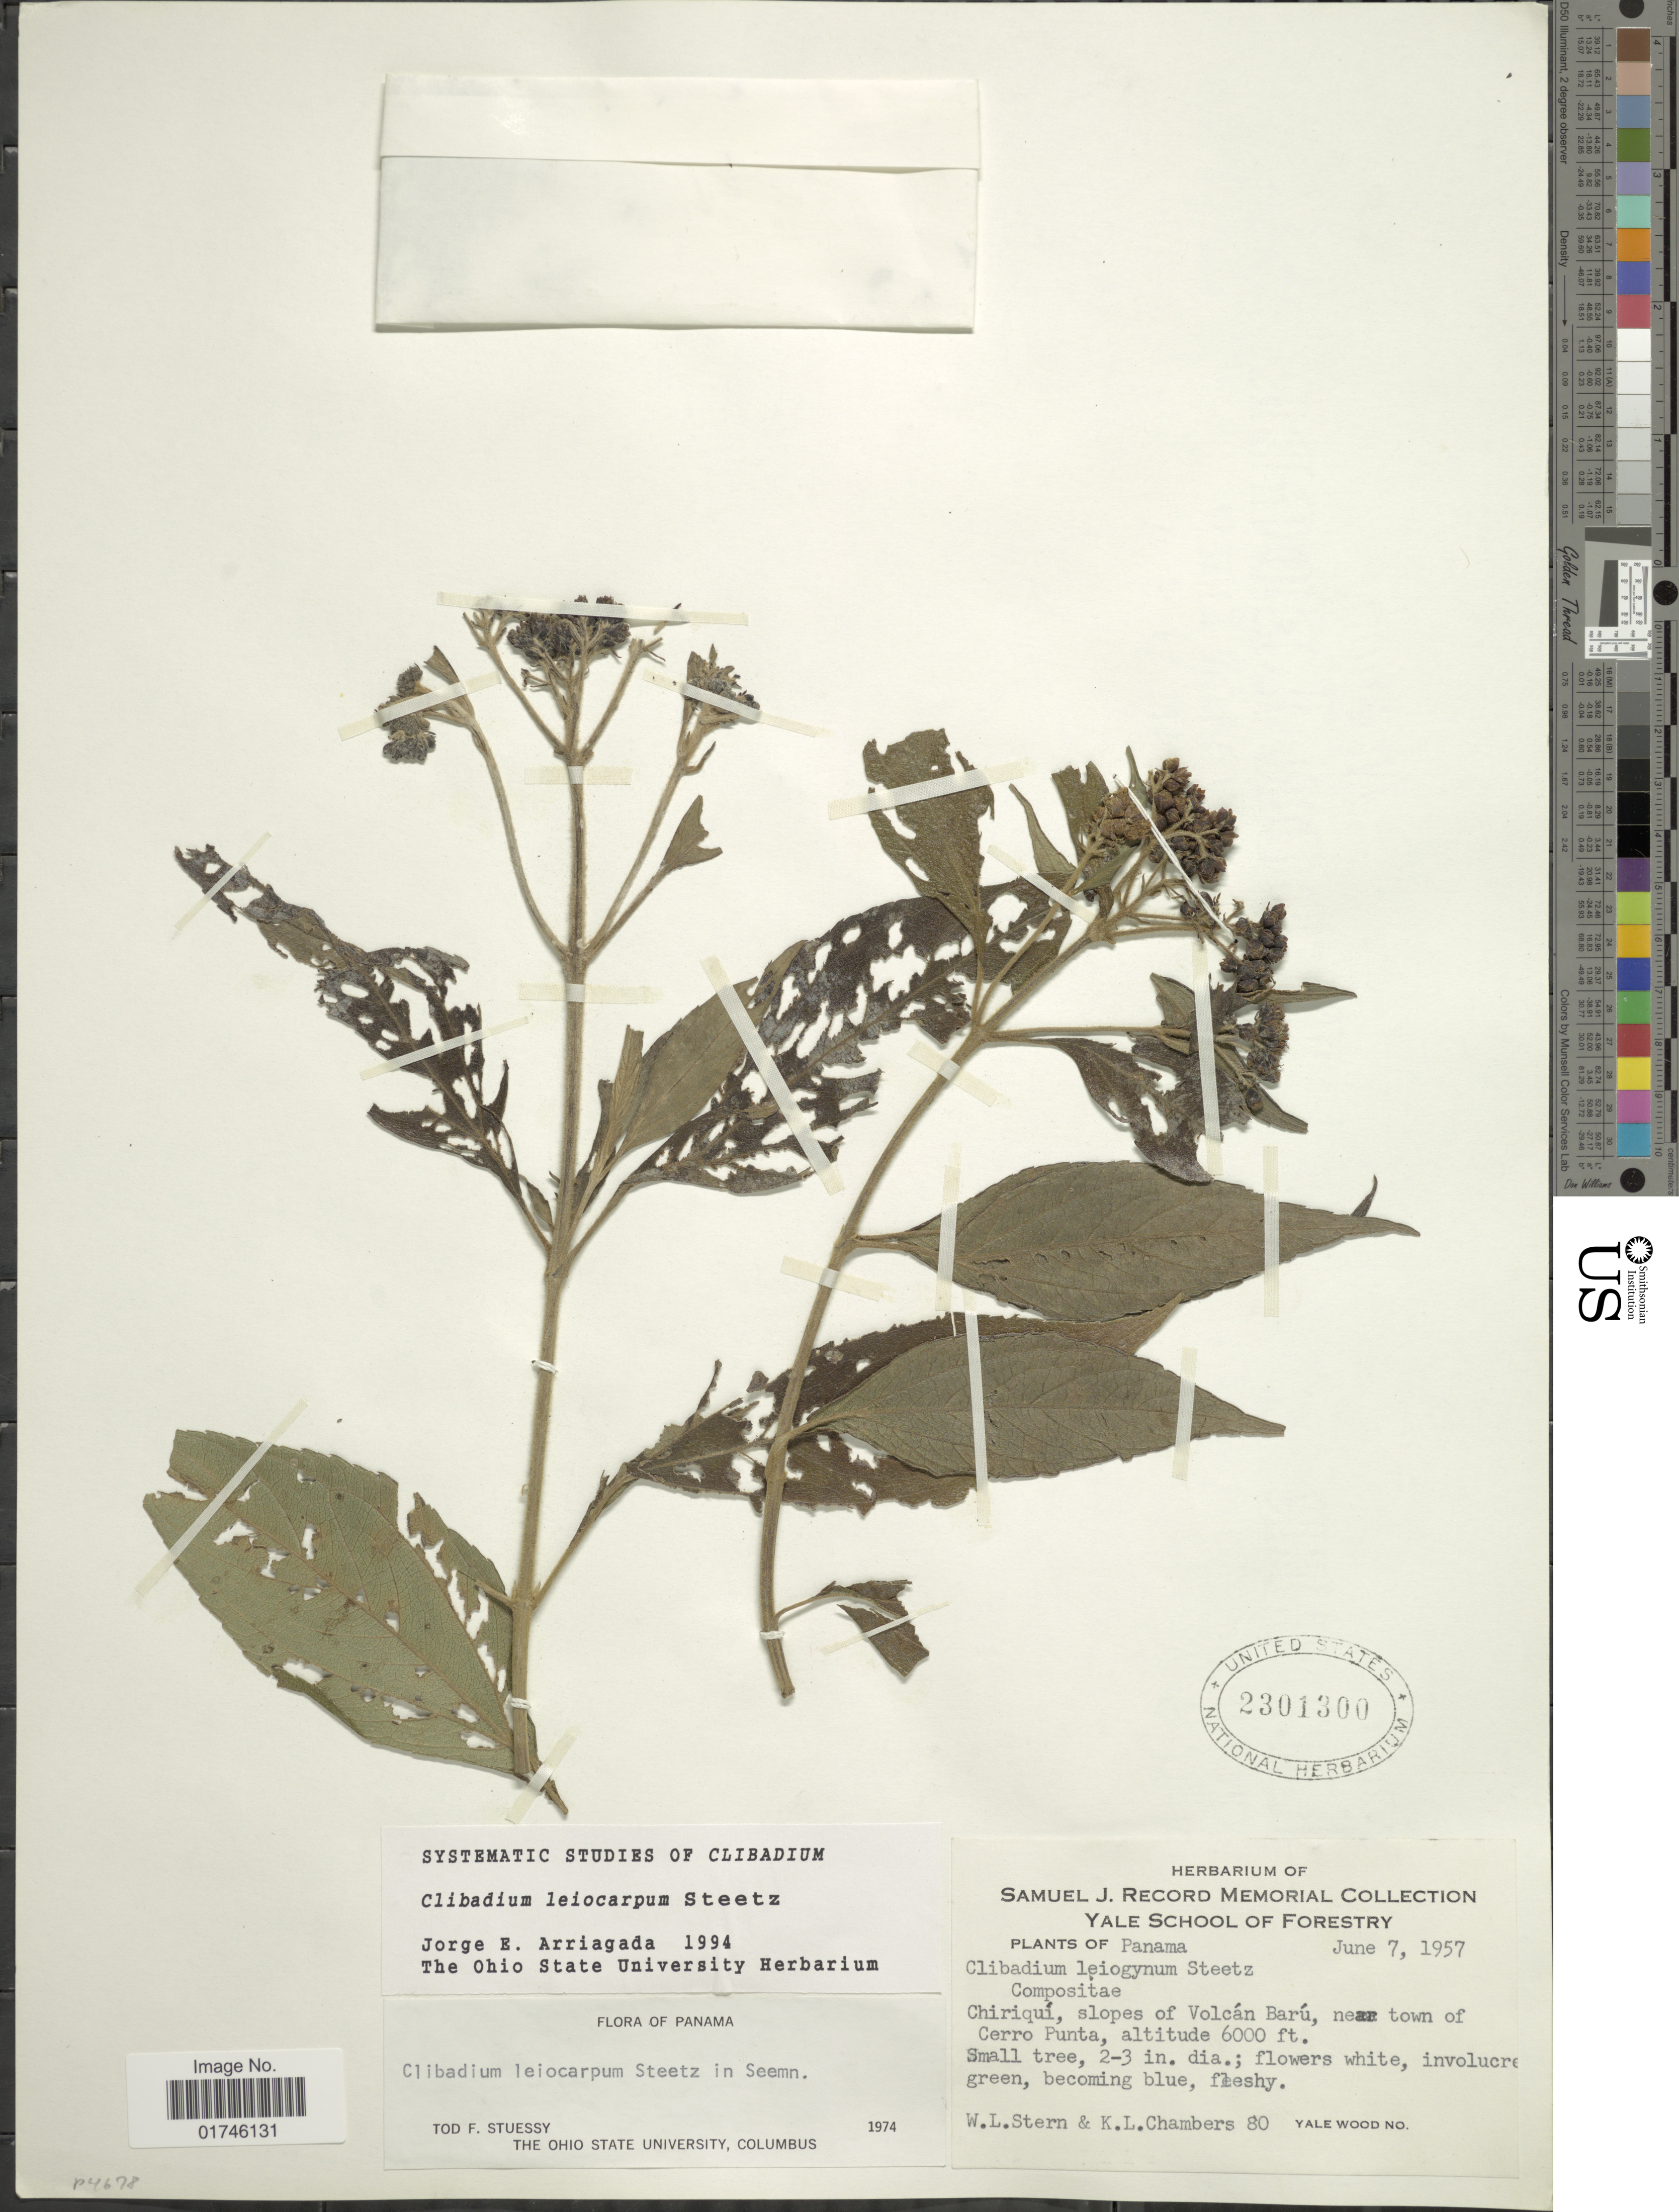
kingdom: Plantae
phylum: Tracheophyta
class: Magnoliopsida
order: Asterales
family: Asteraceae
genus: Clibadium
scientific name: Clibadium leiocarpum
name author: Steetz in Seem.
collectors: W. L. Stern & K. Chambers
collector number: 80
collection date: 1957-06-07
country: Panama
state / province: Chiriqui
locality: Chiriqui, slopes of Volcan Baru, near town of Cerro Punta.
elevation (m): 1829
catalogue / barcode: US 2301300